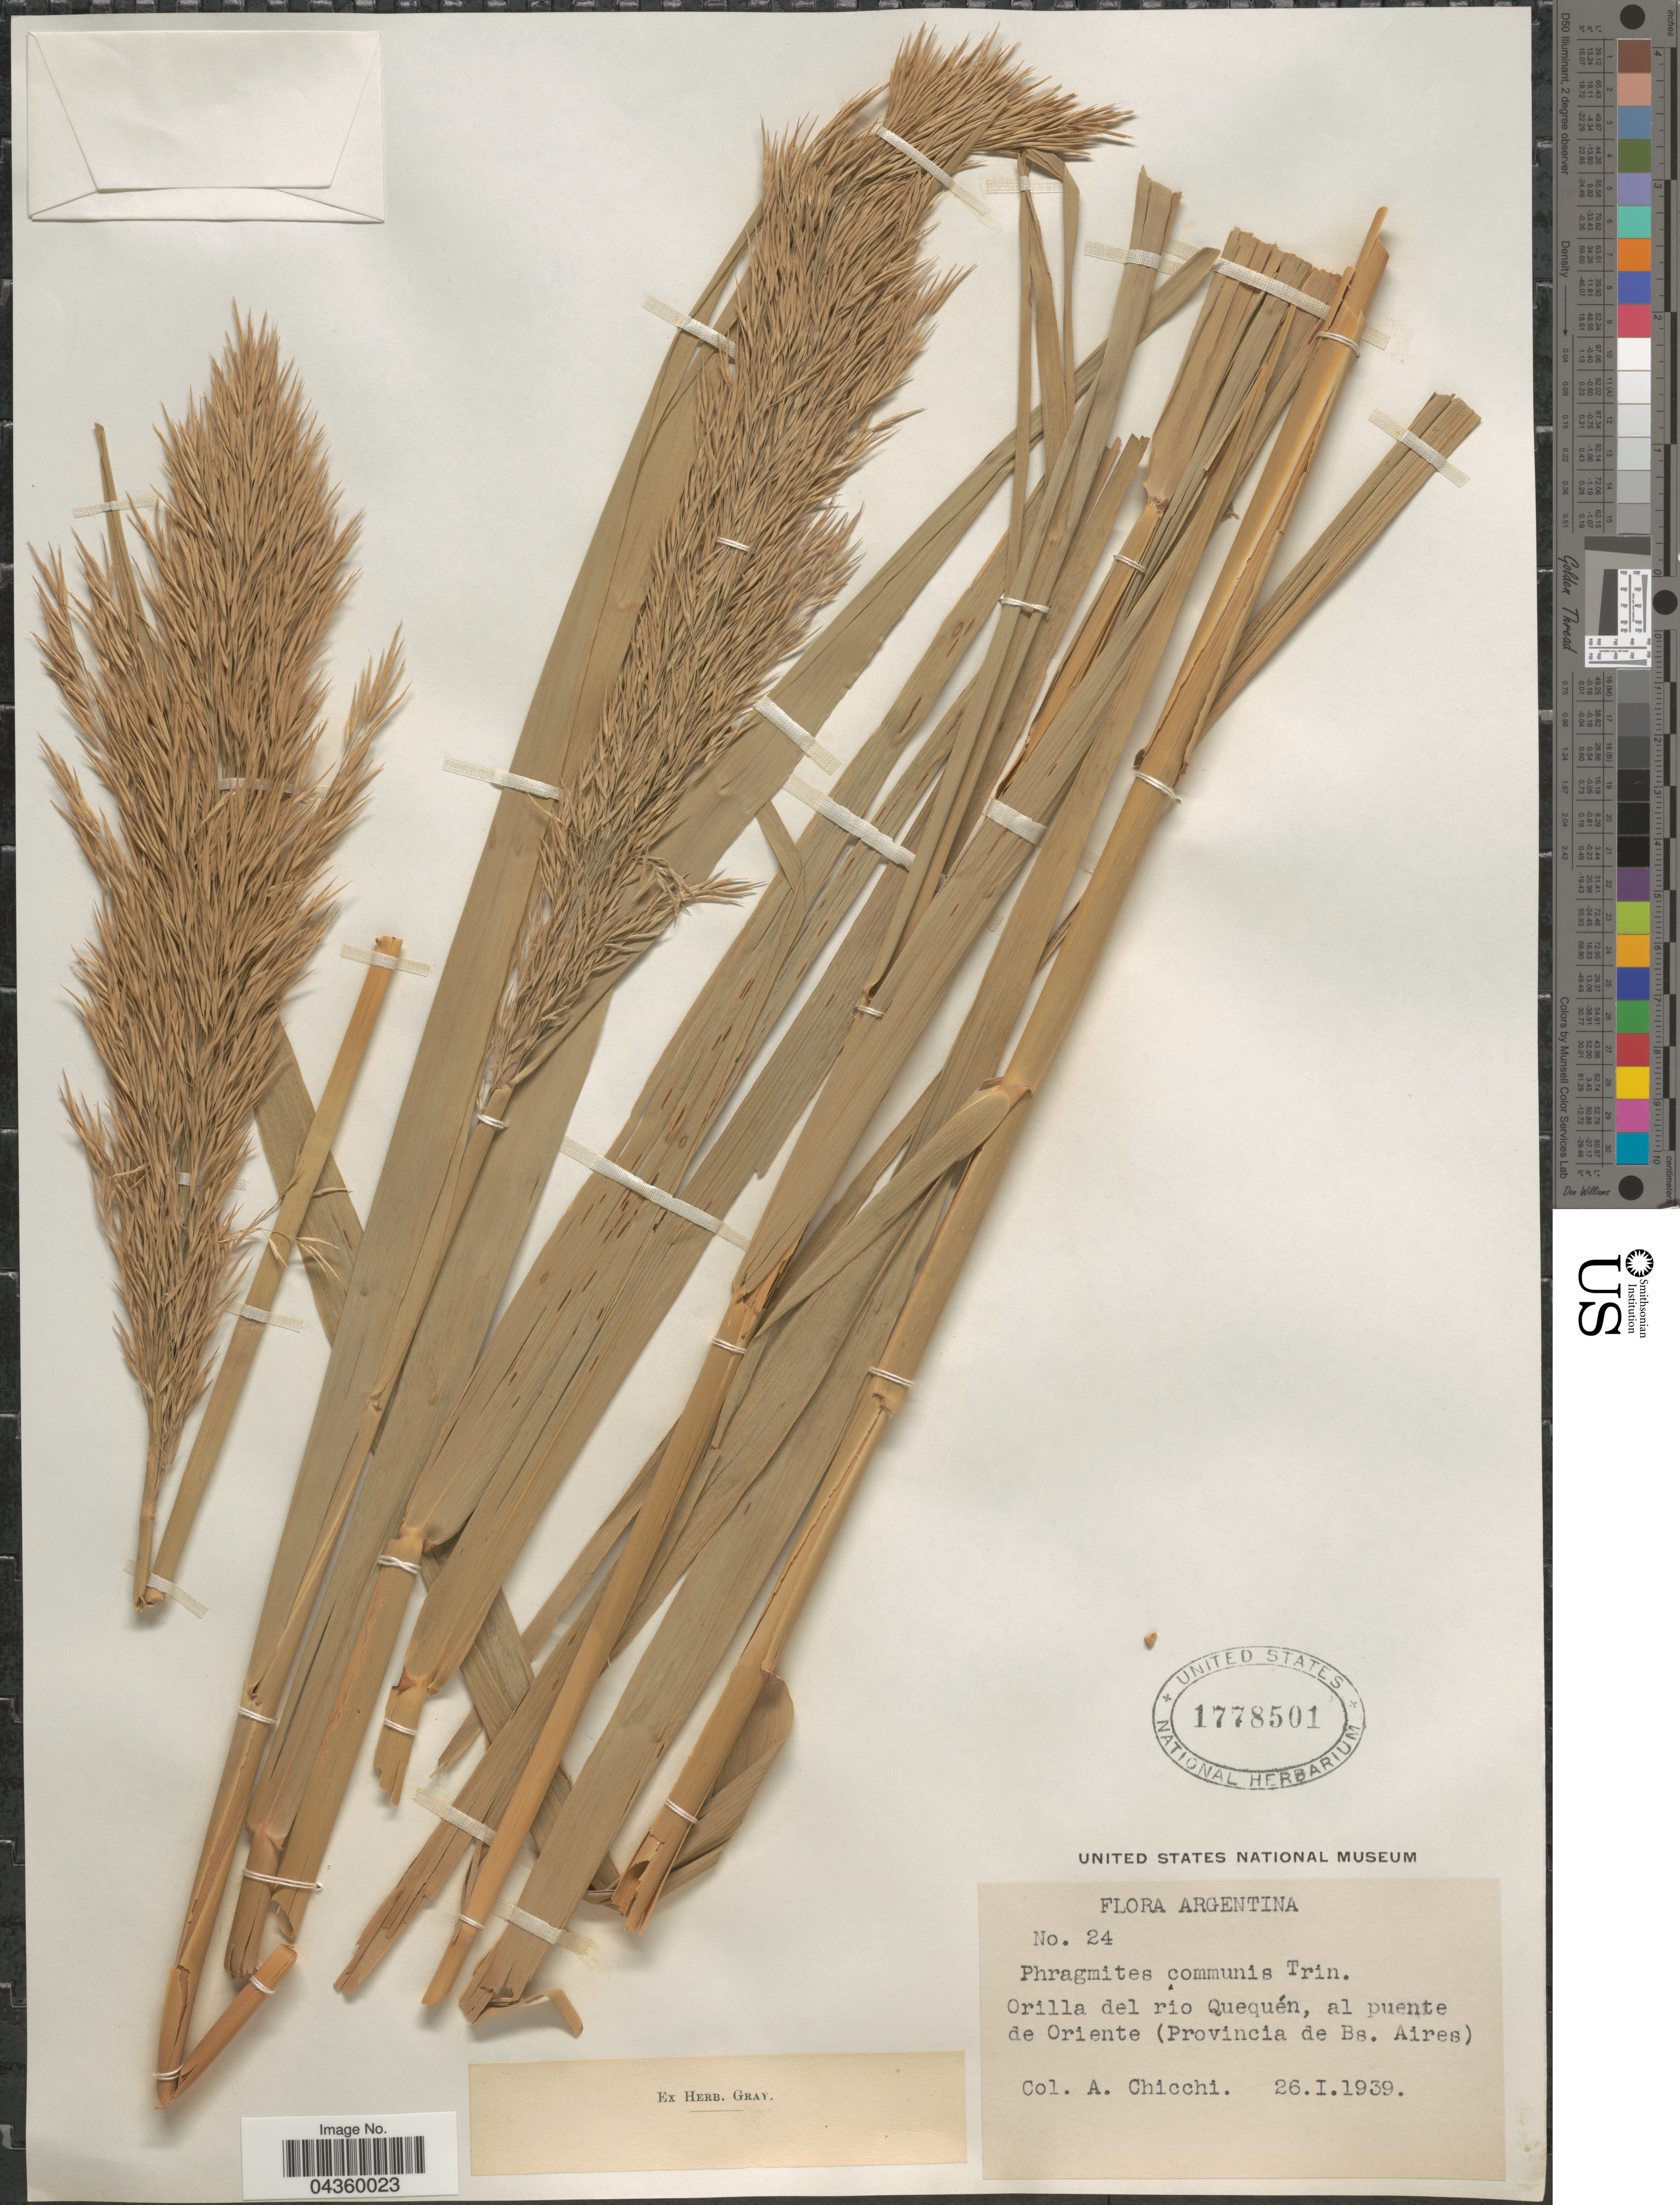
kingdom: Plantae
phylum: Tracheophyta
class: Liliopsida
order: Poales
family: Poaceae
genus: Phragmites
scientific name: Phragmites australis subsp. americanus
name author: Saltonstall & et al.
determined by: Soreng, Robert J., Research Associate (BOT), Smithsonian Institution - National Museum of Natural History (UNITED STATES)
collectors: A. Chicchi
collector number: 24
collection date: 1939-01-26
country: Argentina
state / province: Buenos Aires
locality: Orilla del rio Quequén, al puente de Oriente (Provincia de Bs. Aires).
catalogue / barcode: US 1778501